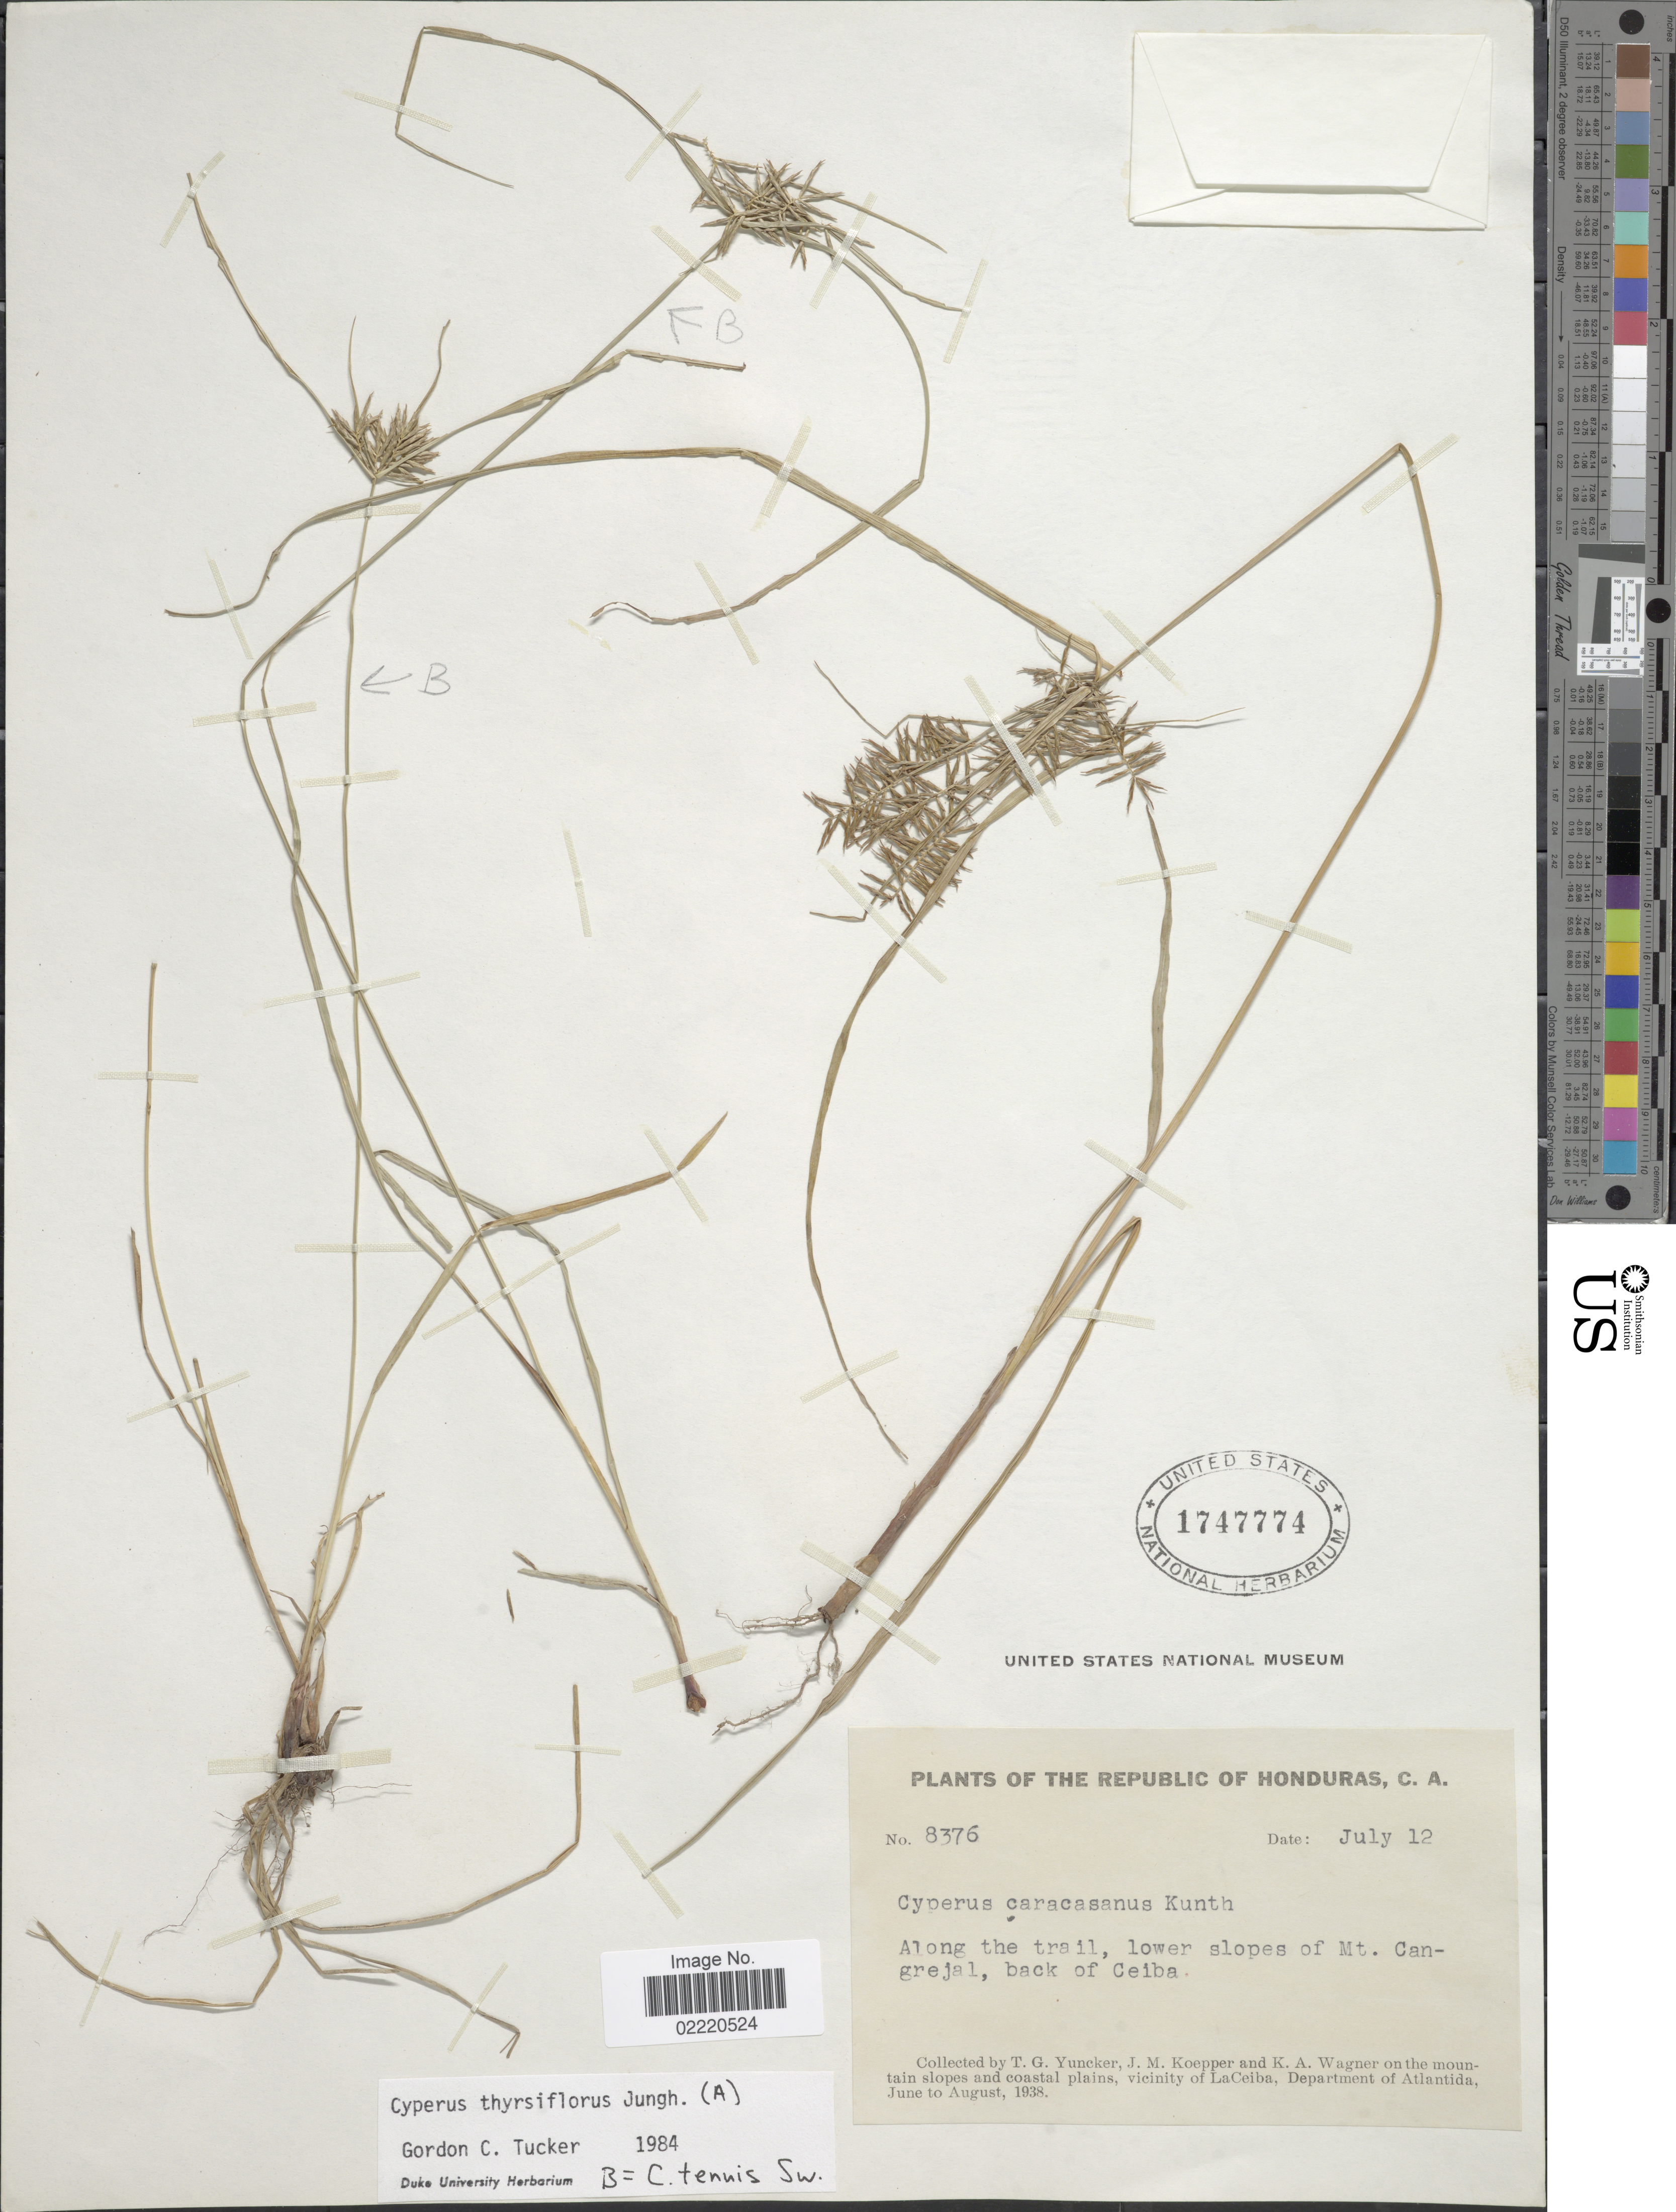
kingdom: Plantae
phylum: Tracheophyta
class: Liliopsida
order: Poales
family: Cyperaceae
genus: Cyperus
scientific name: Cyperus thyrsiflorus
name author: Jungh.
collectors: T. G. Yuncker, J. M. Koepper & K. A. Wagner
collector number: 8376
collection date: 1938-07-12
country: Honduras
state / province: Atlántida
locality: Along the trail, lower slopes of Mt. Cangrejal, back of Ceiba, on the mountain slopes and coastal plains, vicinity of LaCeiba.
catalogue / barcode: US 1747774